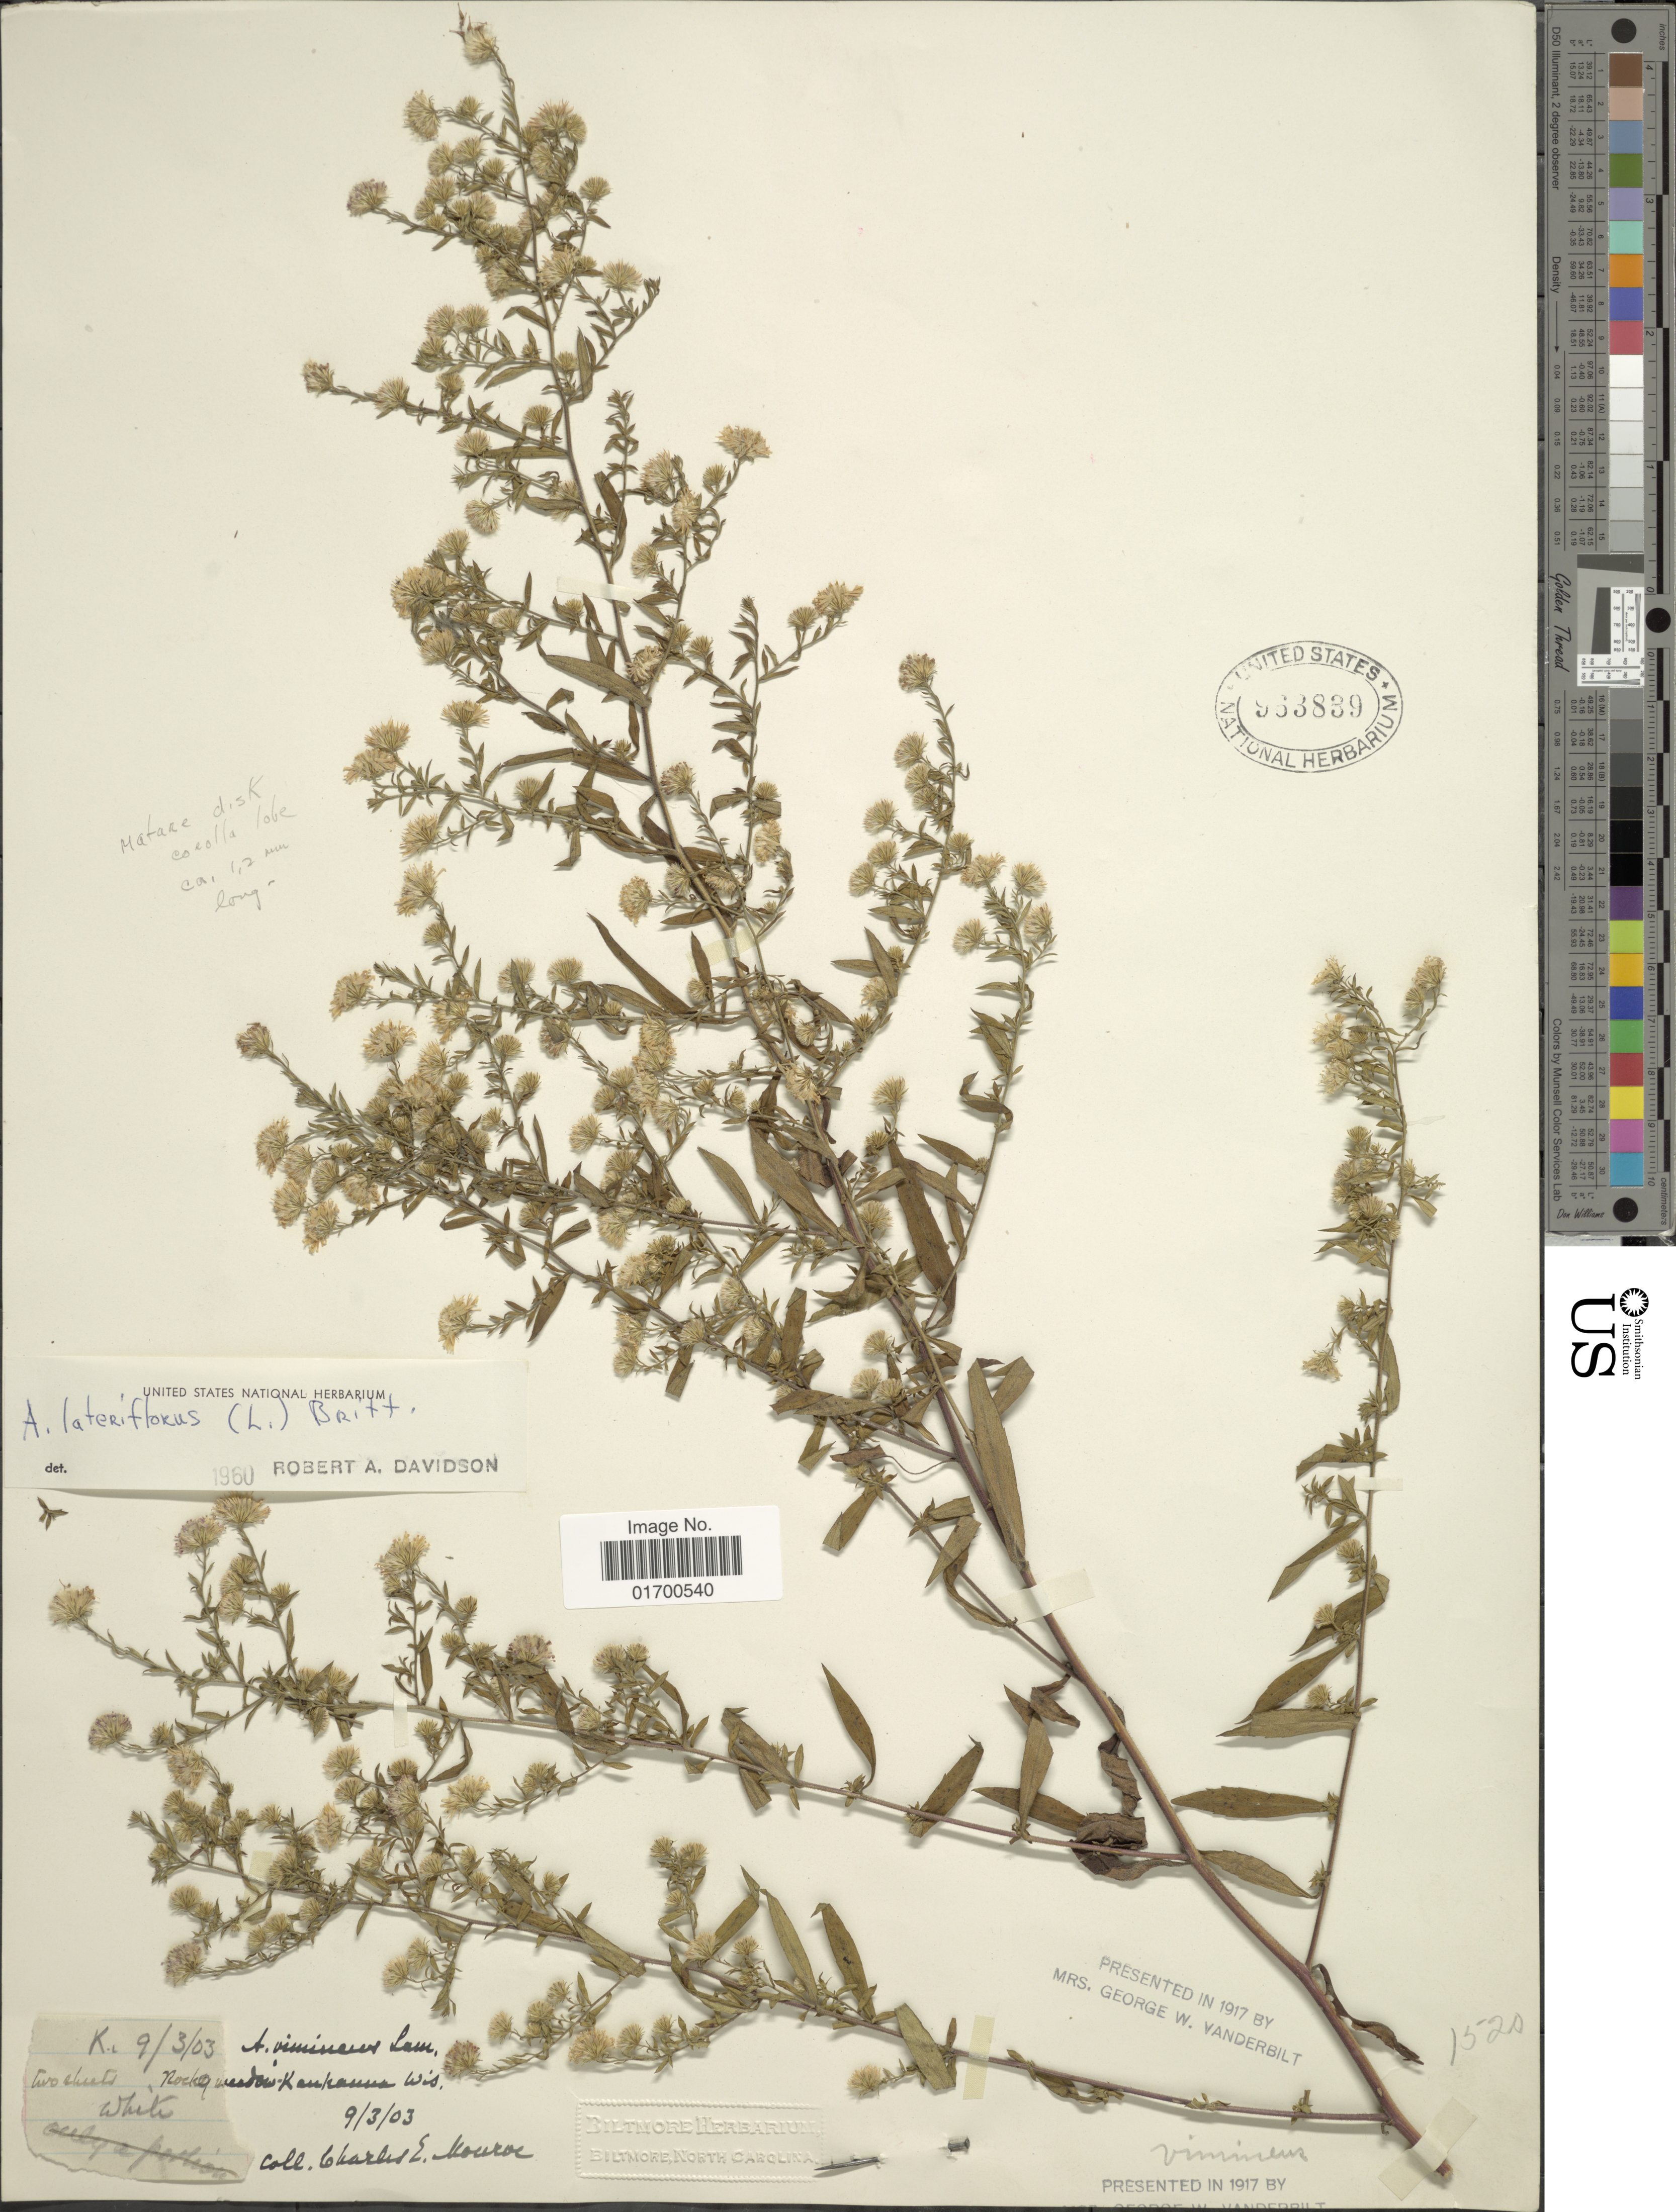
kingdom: Plantae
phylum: Tracheophyta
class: Magnoliopsida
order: Asterales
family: Asteraceae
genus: Symphyotrichum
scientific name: Symphyotrichum lateriflorum var. hirsuticaule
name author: (DC.) G.L. Nesom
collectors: C. Monroe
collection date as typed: Transcribed d/m/y: 3/9/3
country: United States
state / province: Wisconsin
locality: Rocky meadow-Kaukauna Wis.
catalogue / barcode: US 963839